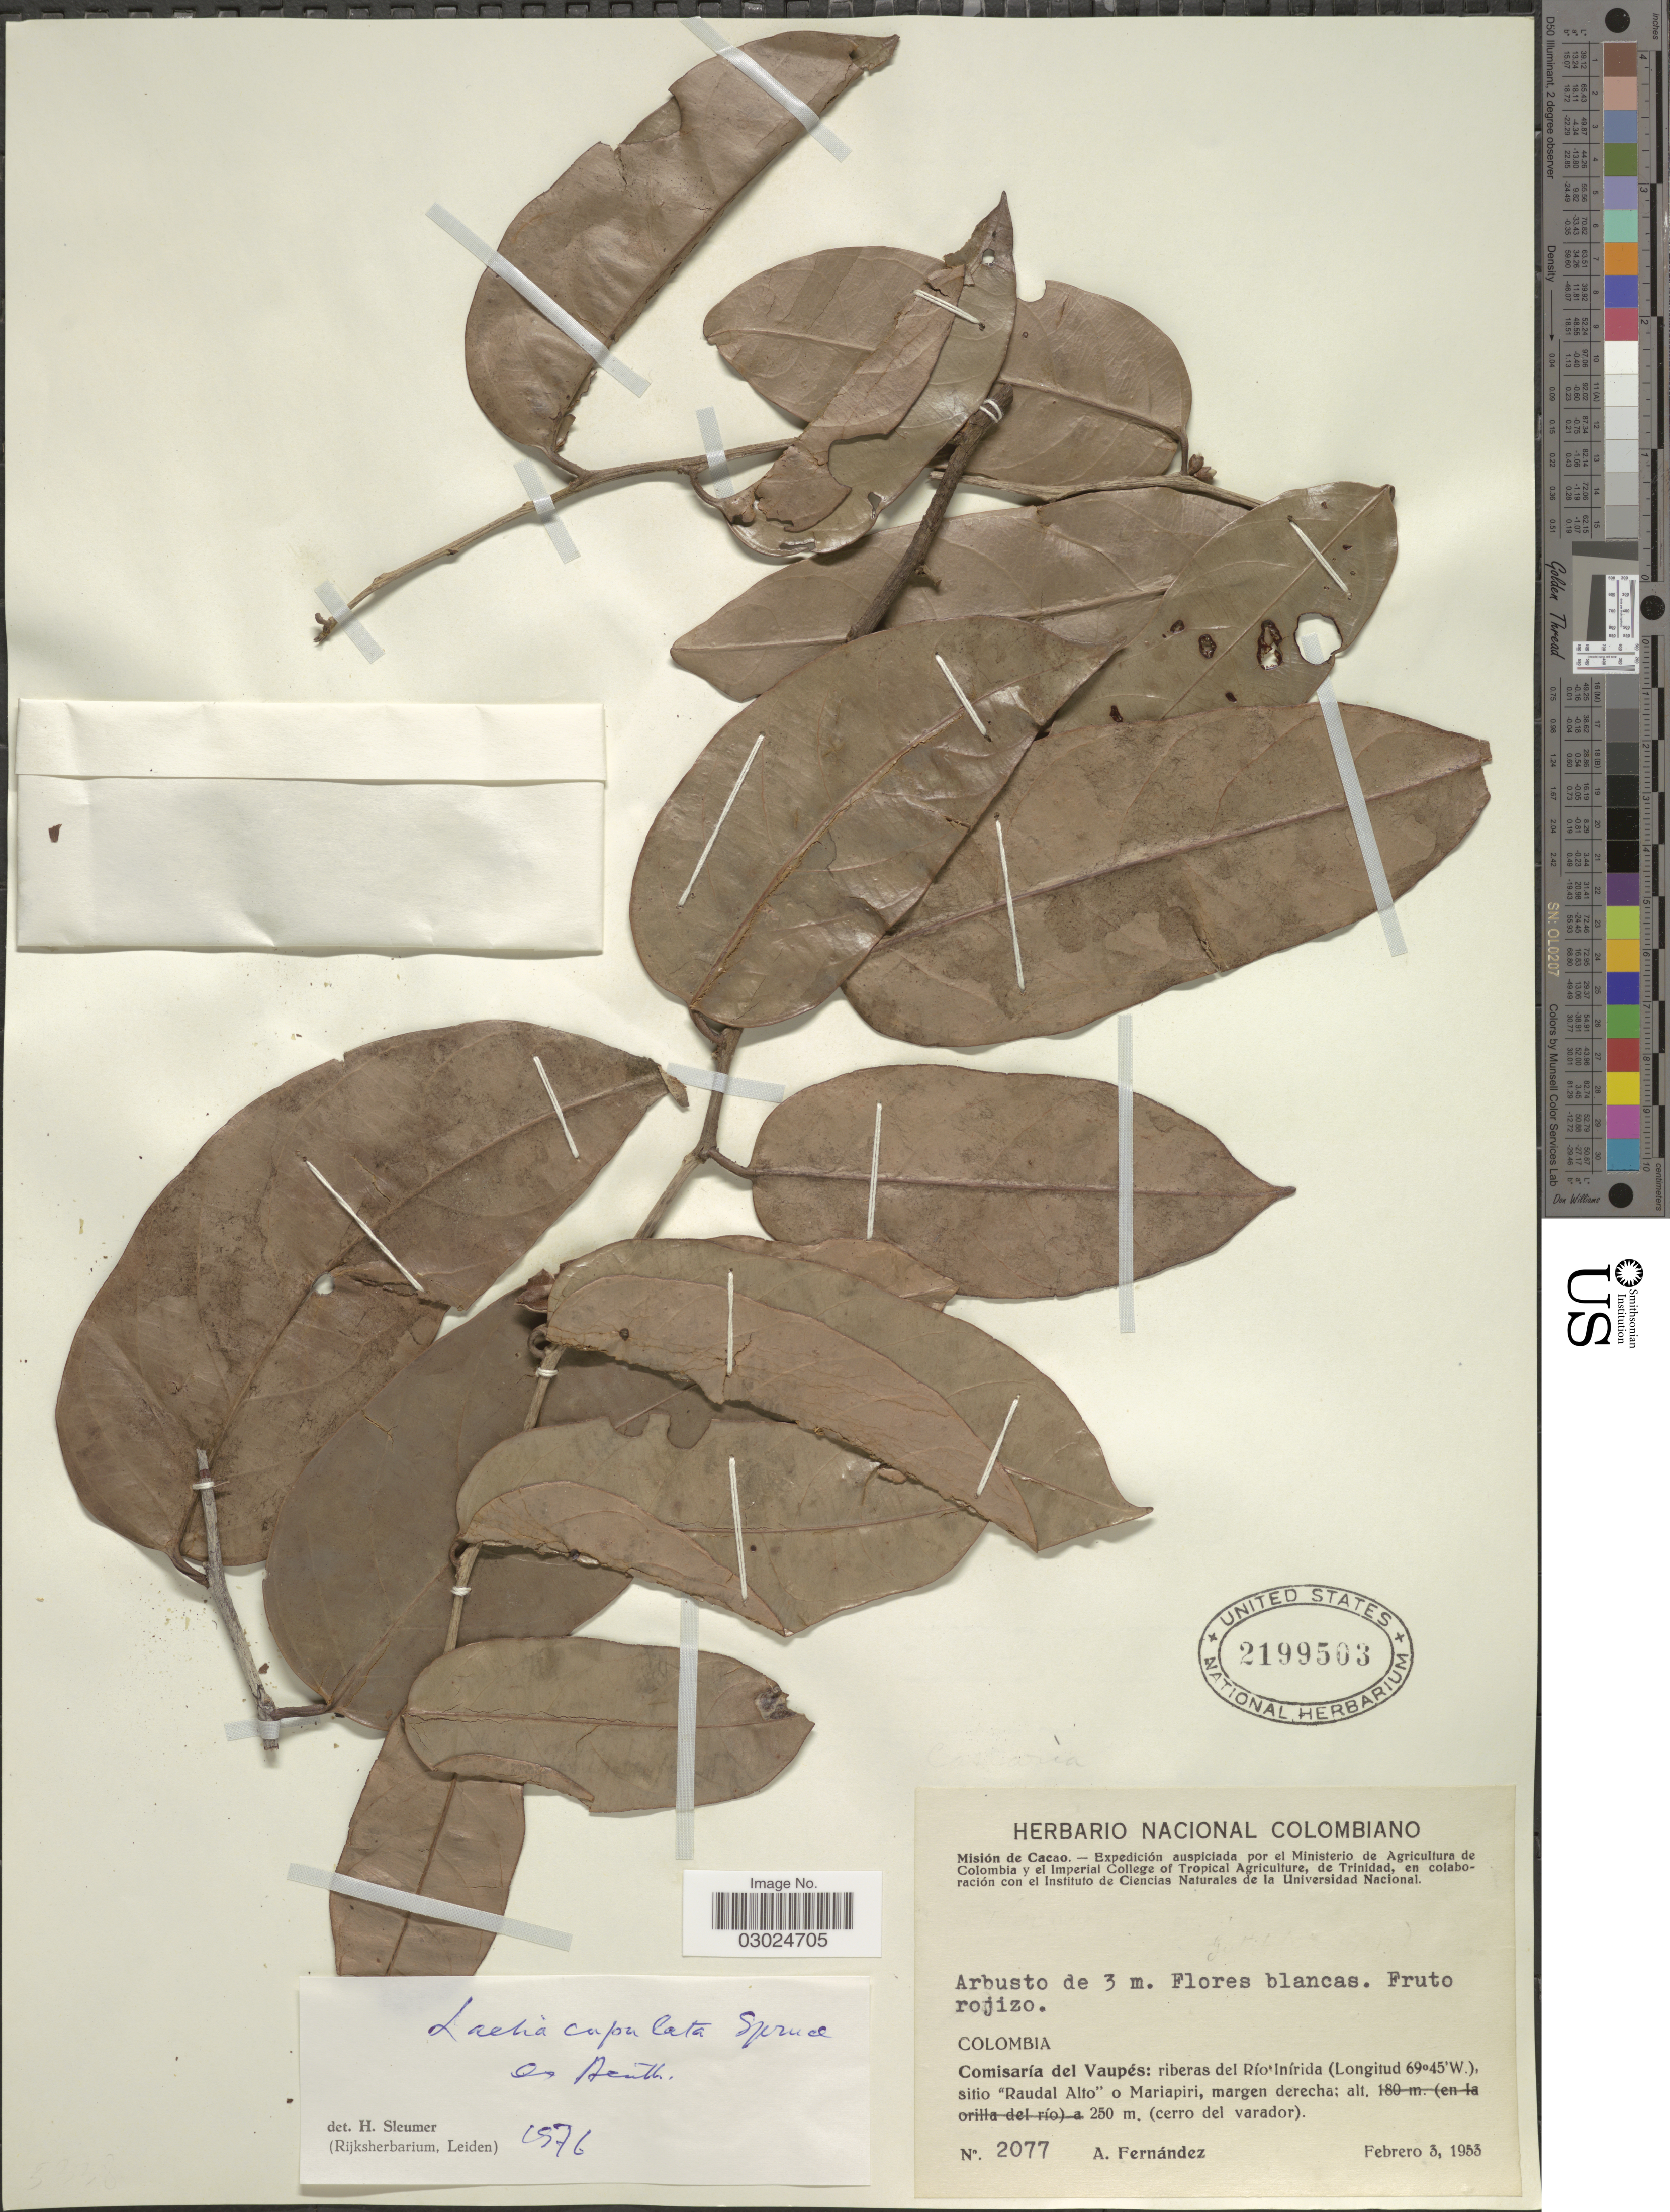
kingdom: Plantae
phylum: Tracheophyta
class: Magnoliopsida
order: Malpighiales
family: Salicaceae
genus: Irenodendron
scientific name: Irenodendron cupulatum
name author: (Spruce ex Benth.) M.H. Alford & Dement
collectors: A. Fernández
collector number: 2077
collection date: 1953-02-03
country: Colombia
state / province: Vaupés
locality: Comisaría del Vaupés: riberas del Río Inírida, sitio "Raudal Alto" o Mariapiri, margen derecha (cerro del varador).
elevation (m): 250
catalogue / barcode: US 2199503